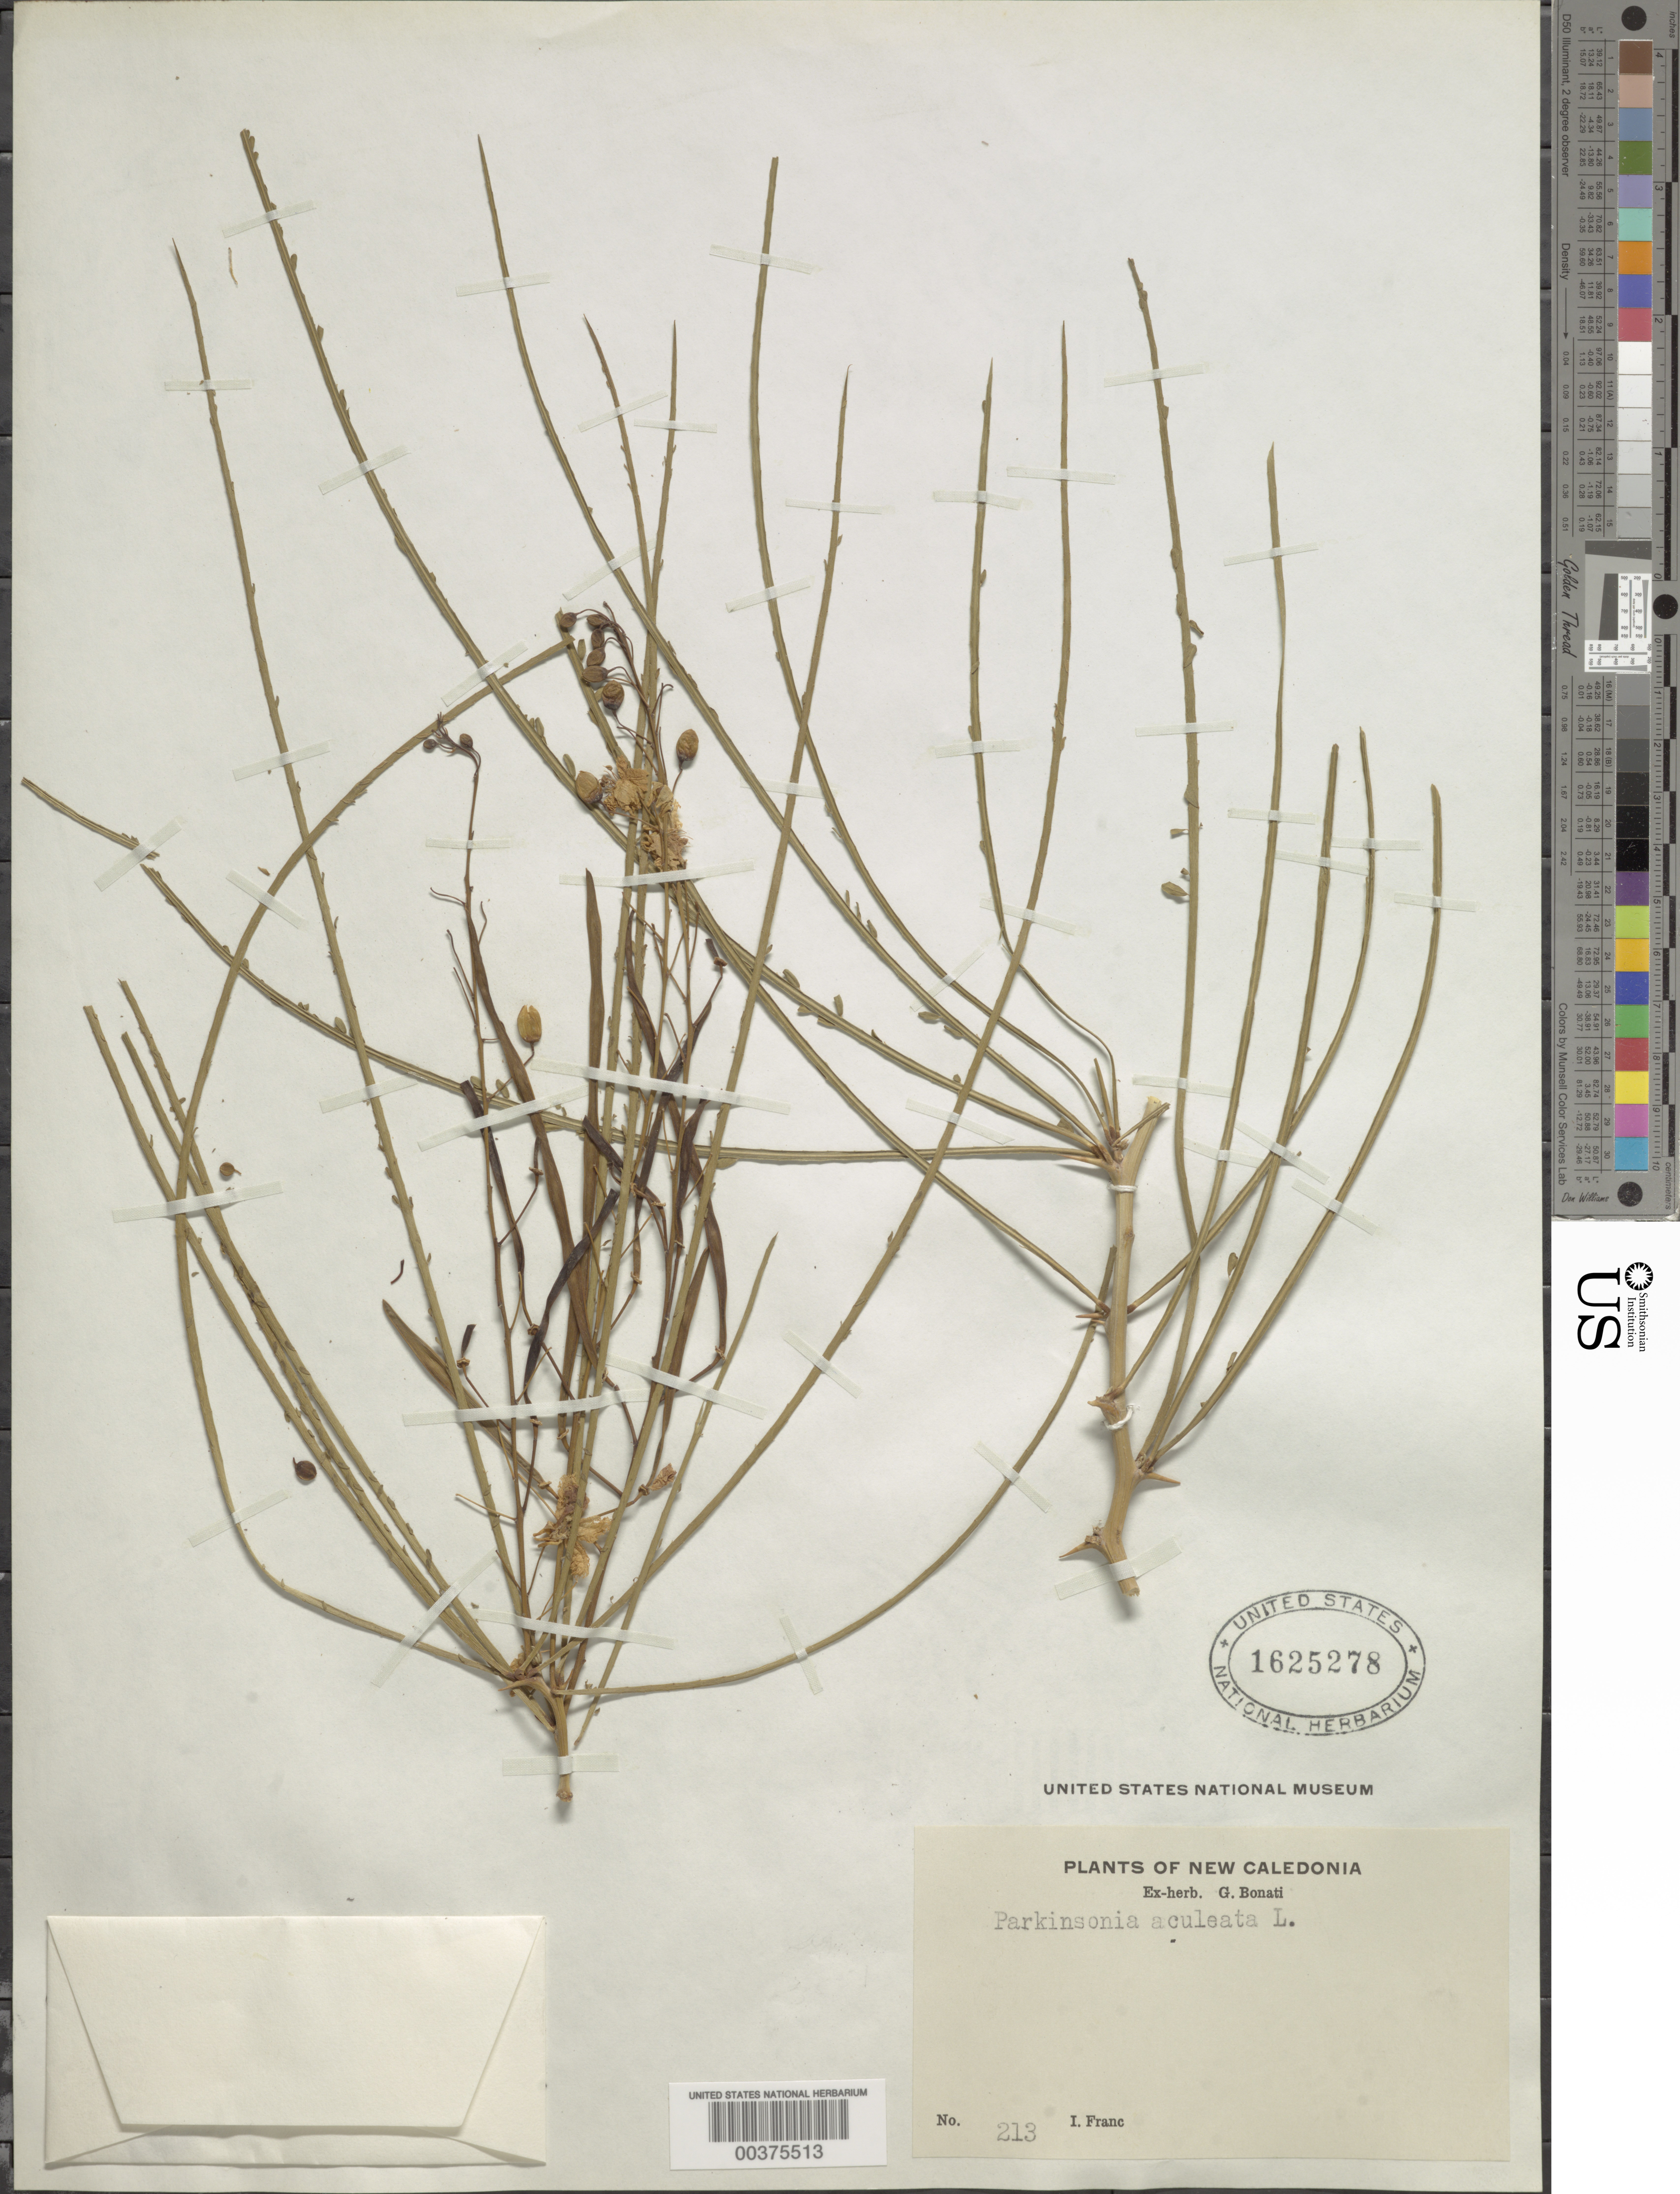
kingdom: Plantae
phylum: Tracheophyta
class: Magnoliopsida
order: Fabales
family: Fabaceae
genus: Parkinsonia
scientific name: Parkinsonia aculeata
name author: L.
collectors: I. Franc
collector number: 213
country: New Caledonia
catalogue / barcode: US 1625278